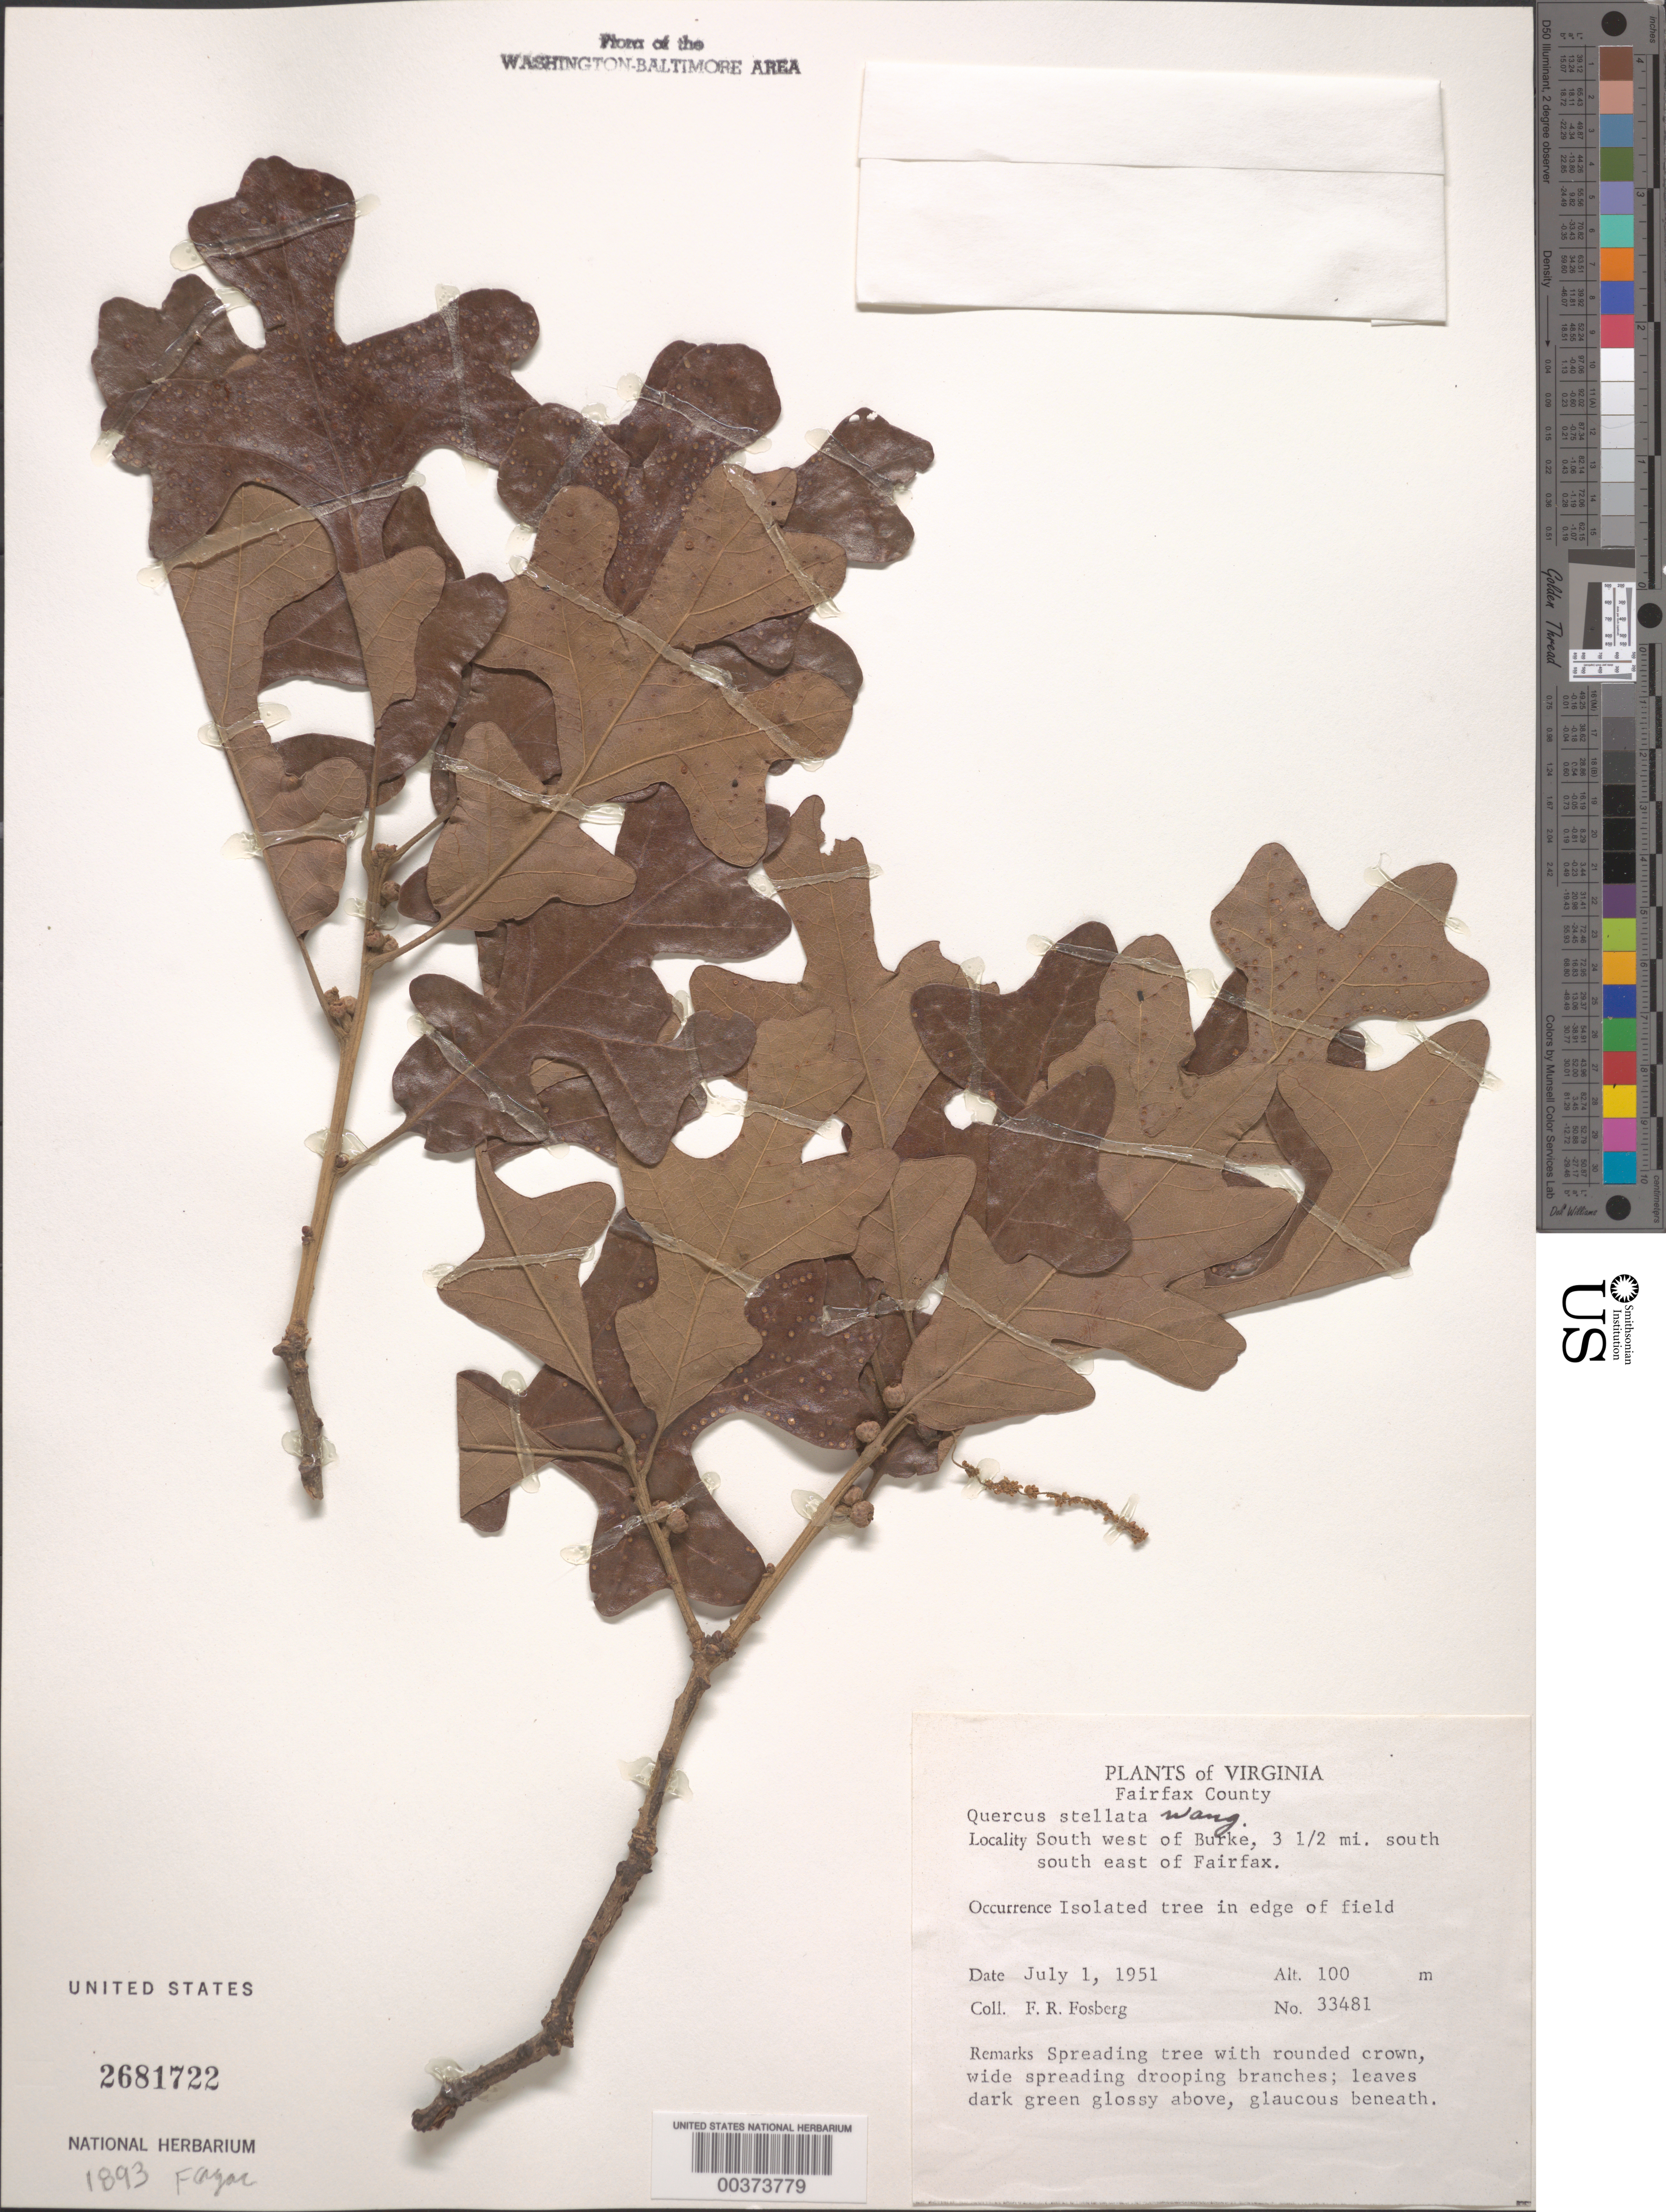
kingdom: Plantae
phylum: Tracheophyta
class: Magnoliopsida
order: Fagales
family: Fagaceae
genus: Quercus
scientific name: Quercus stellata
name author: Wangenh.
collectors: F. R. Fosberg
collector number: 33481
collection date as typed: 01 Jul 1951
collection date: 1951-07-01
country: United States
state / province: Virginia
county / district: Fairfax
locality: Southwest of Burke, south-southeast of Fairfax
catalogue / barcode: US 2681722